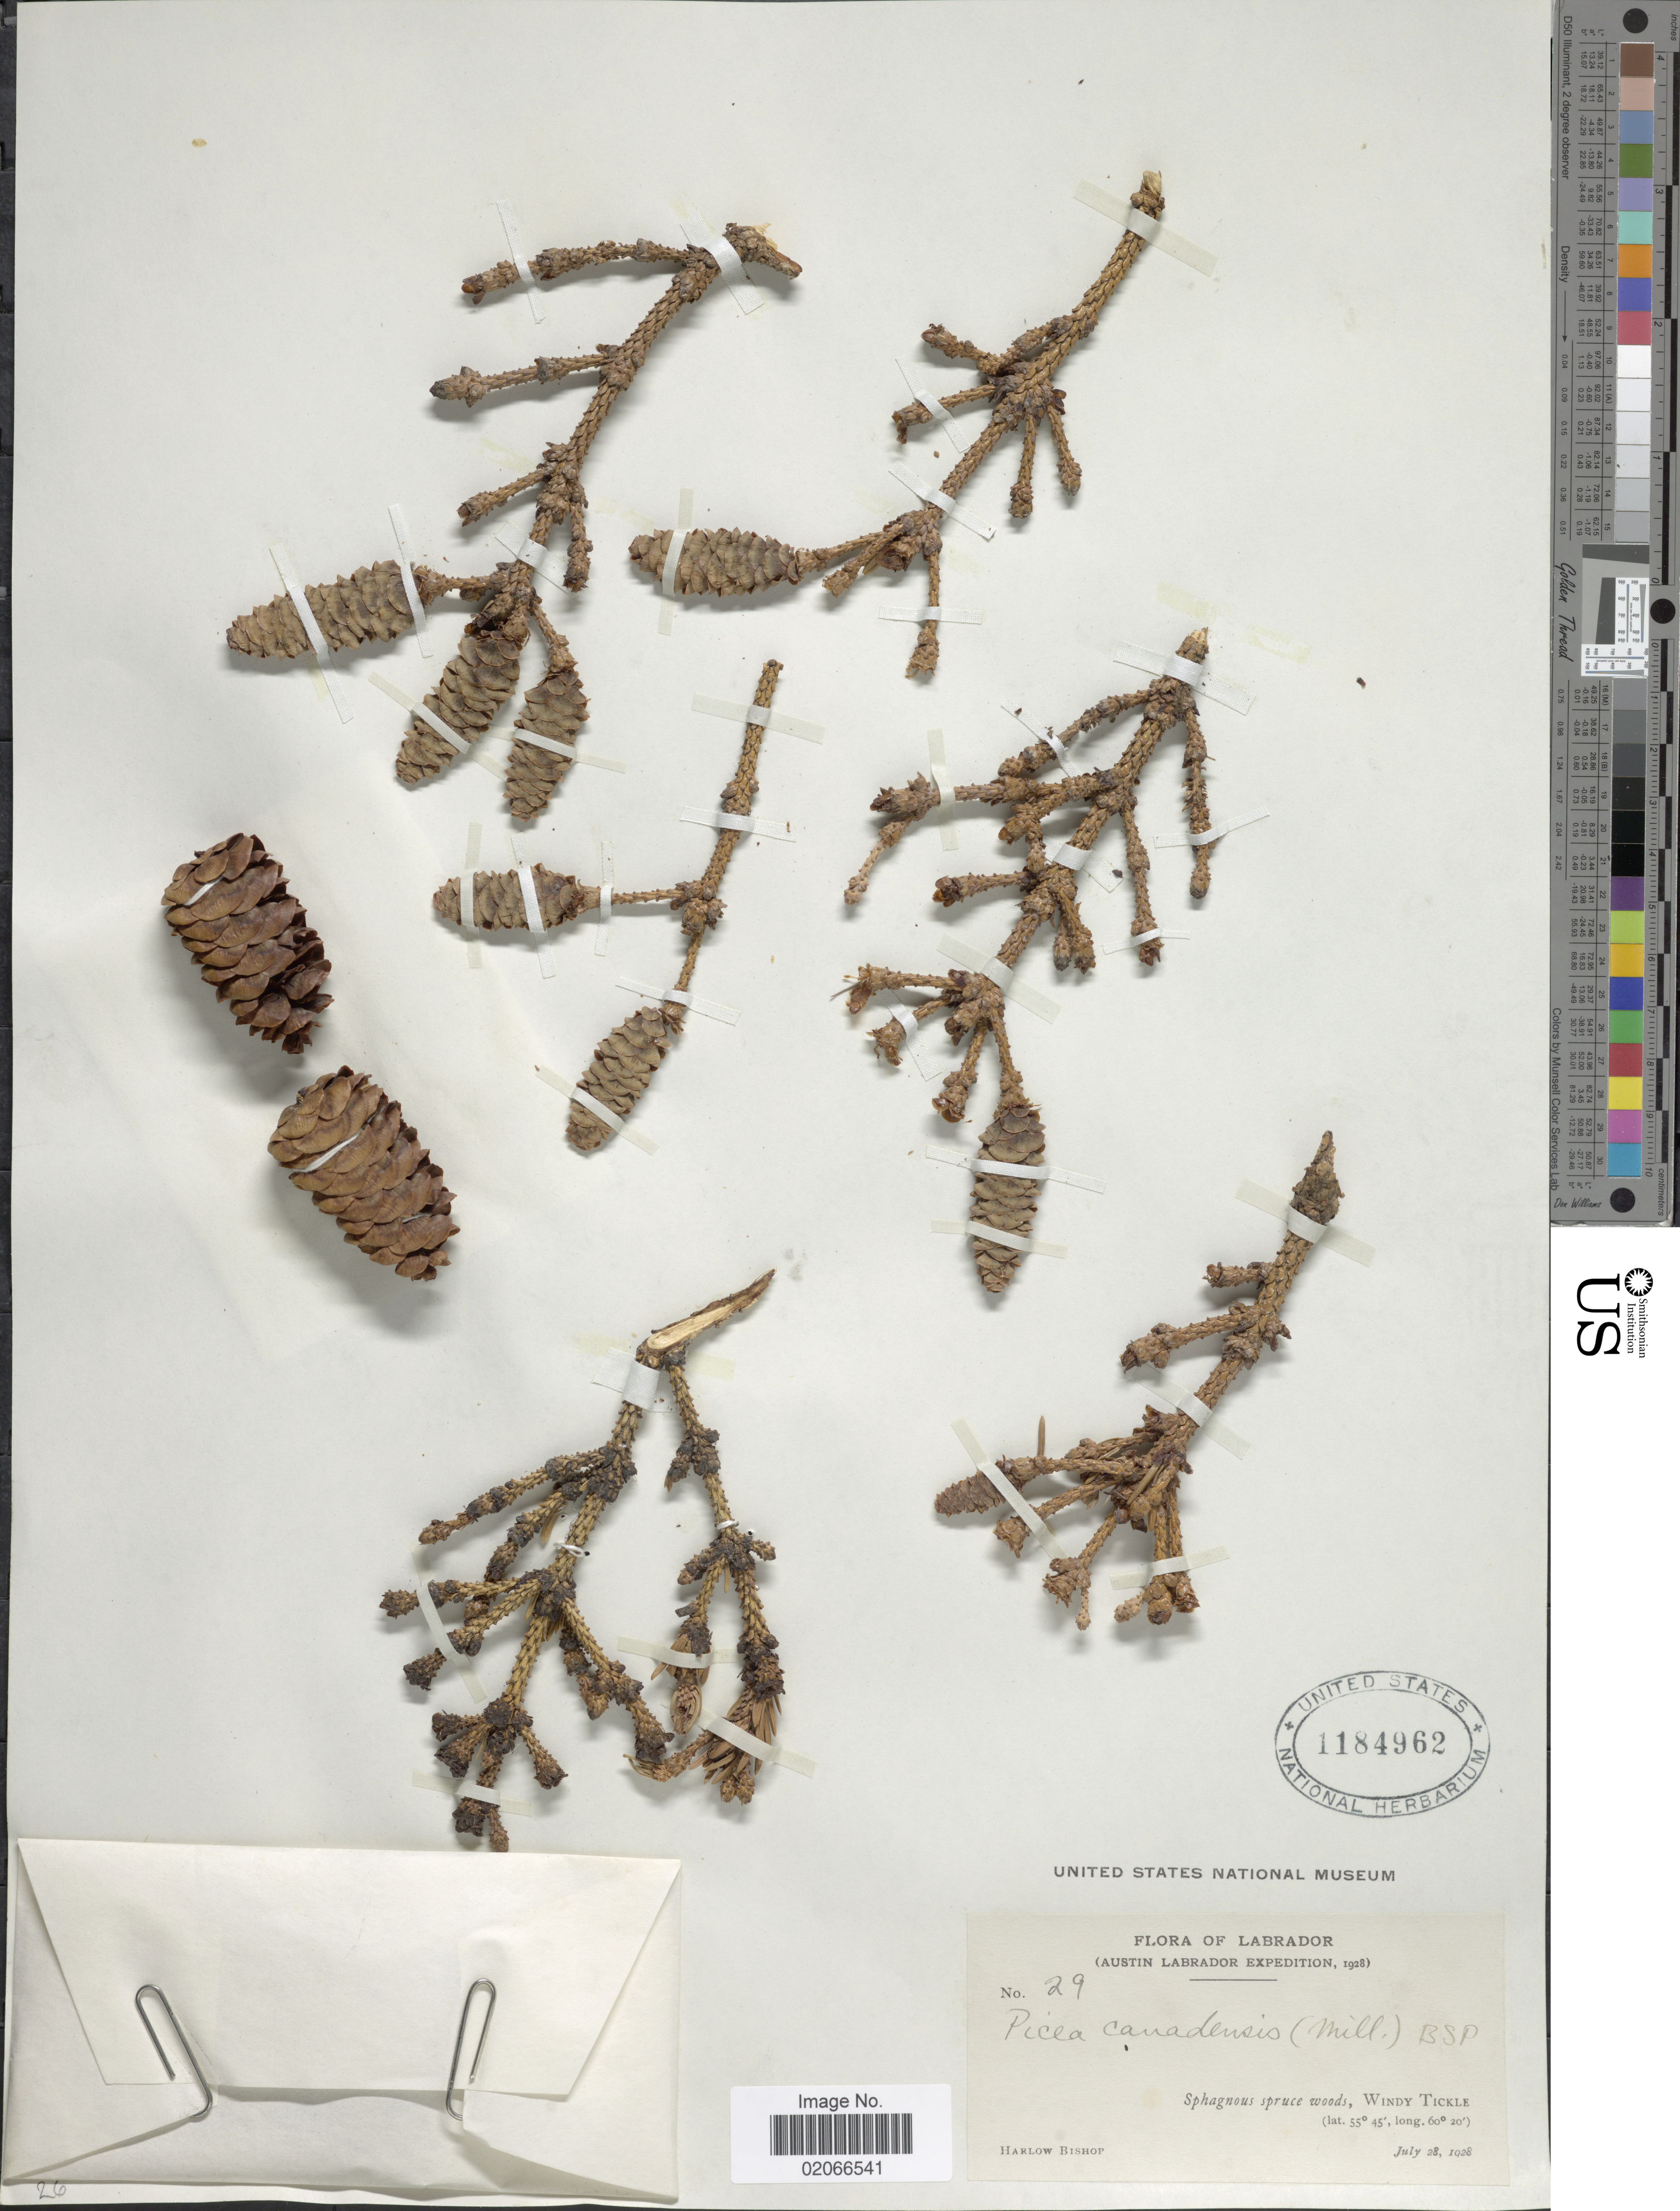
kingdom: Plantae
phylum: Tracheophyta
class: Pinopsida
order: Pinales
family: Pinaceae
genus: Picea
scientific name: Picea glauca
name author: (Moench) Voss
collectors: H. Bishop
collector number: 29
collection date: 1928-07-28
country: Canada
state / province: Newfoundland and Labrador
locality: Labrador (Asutin Labrador), Sphagnous spruce woods, Windy Tickle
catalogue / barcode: US 1184962